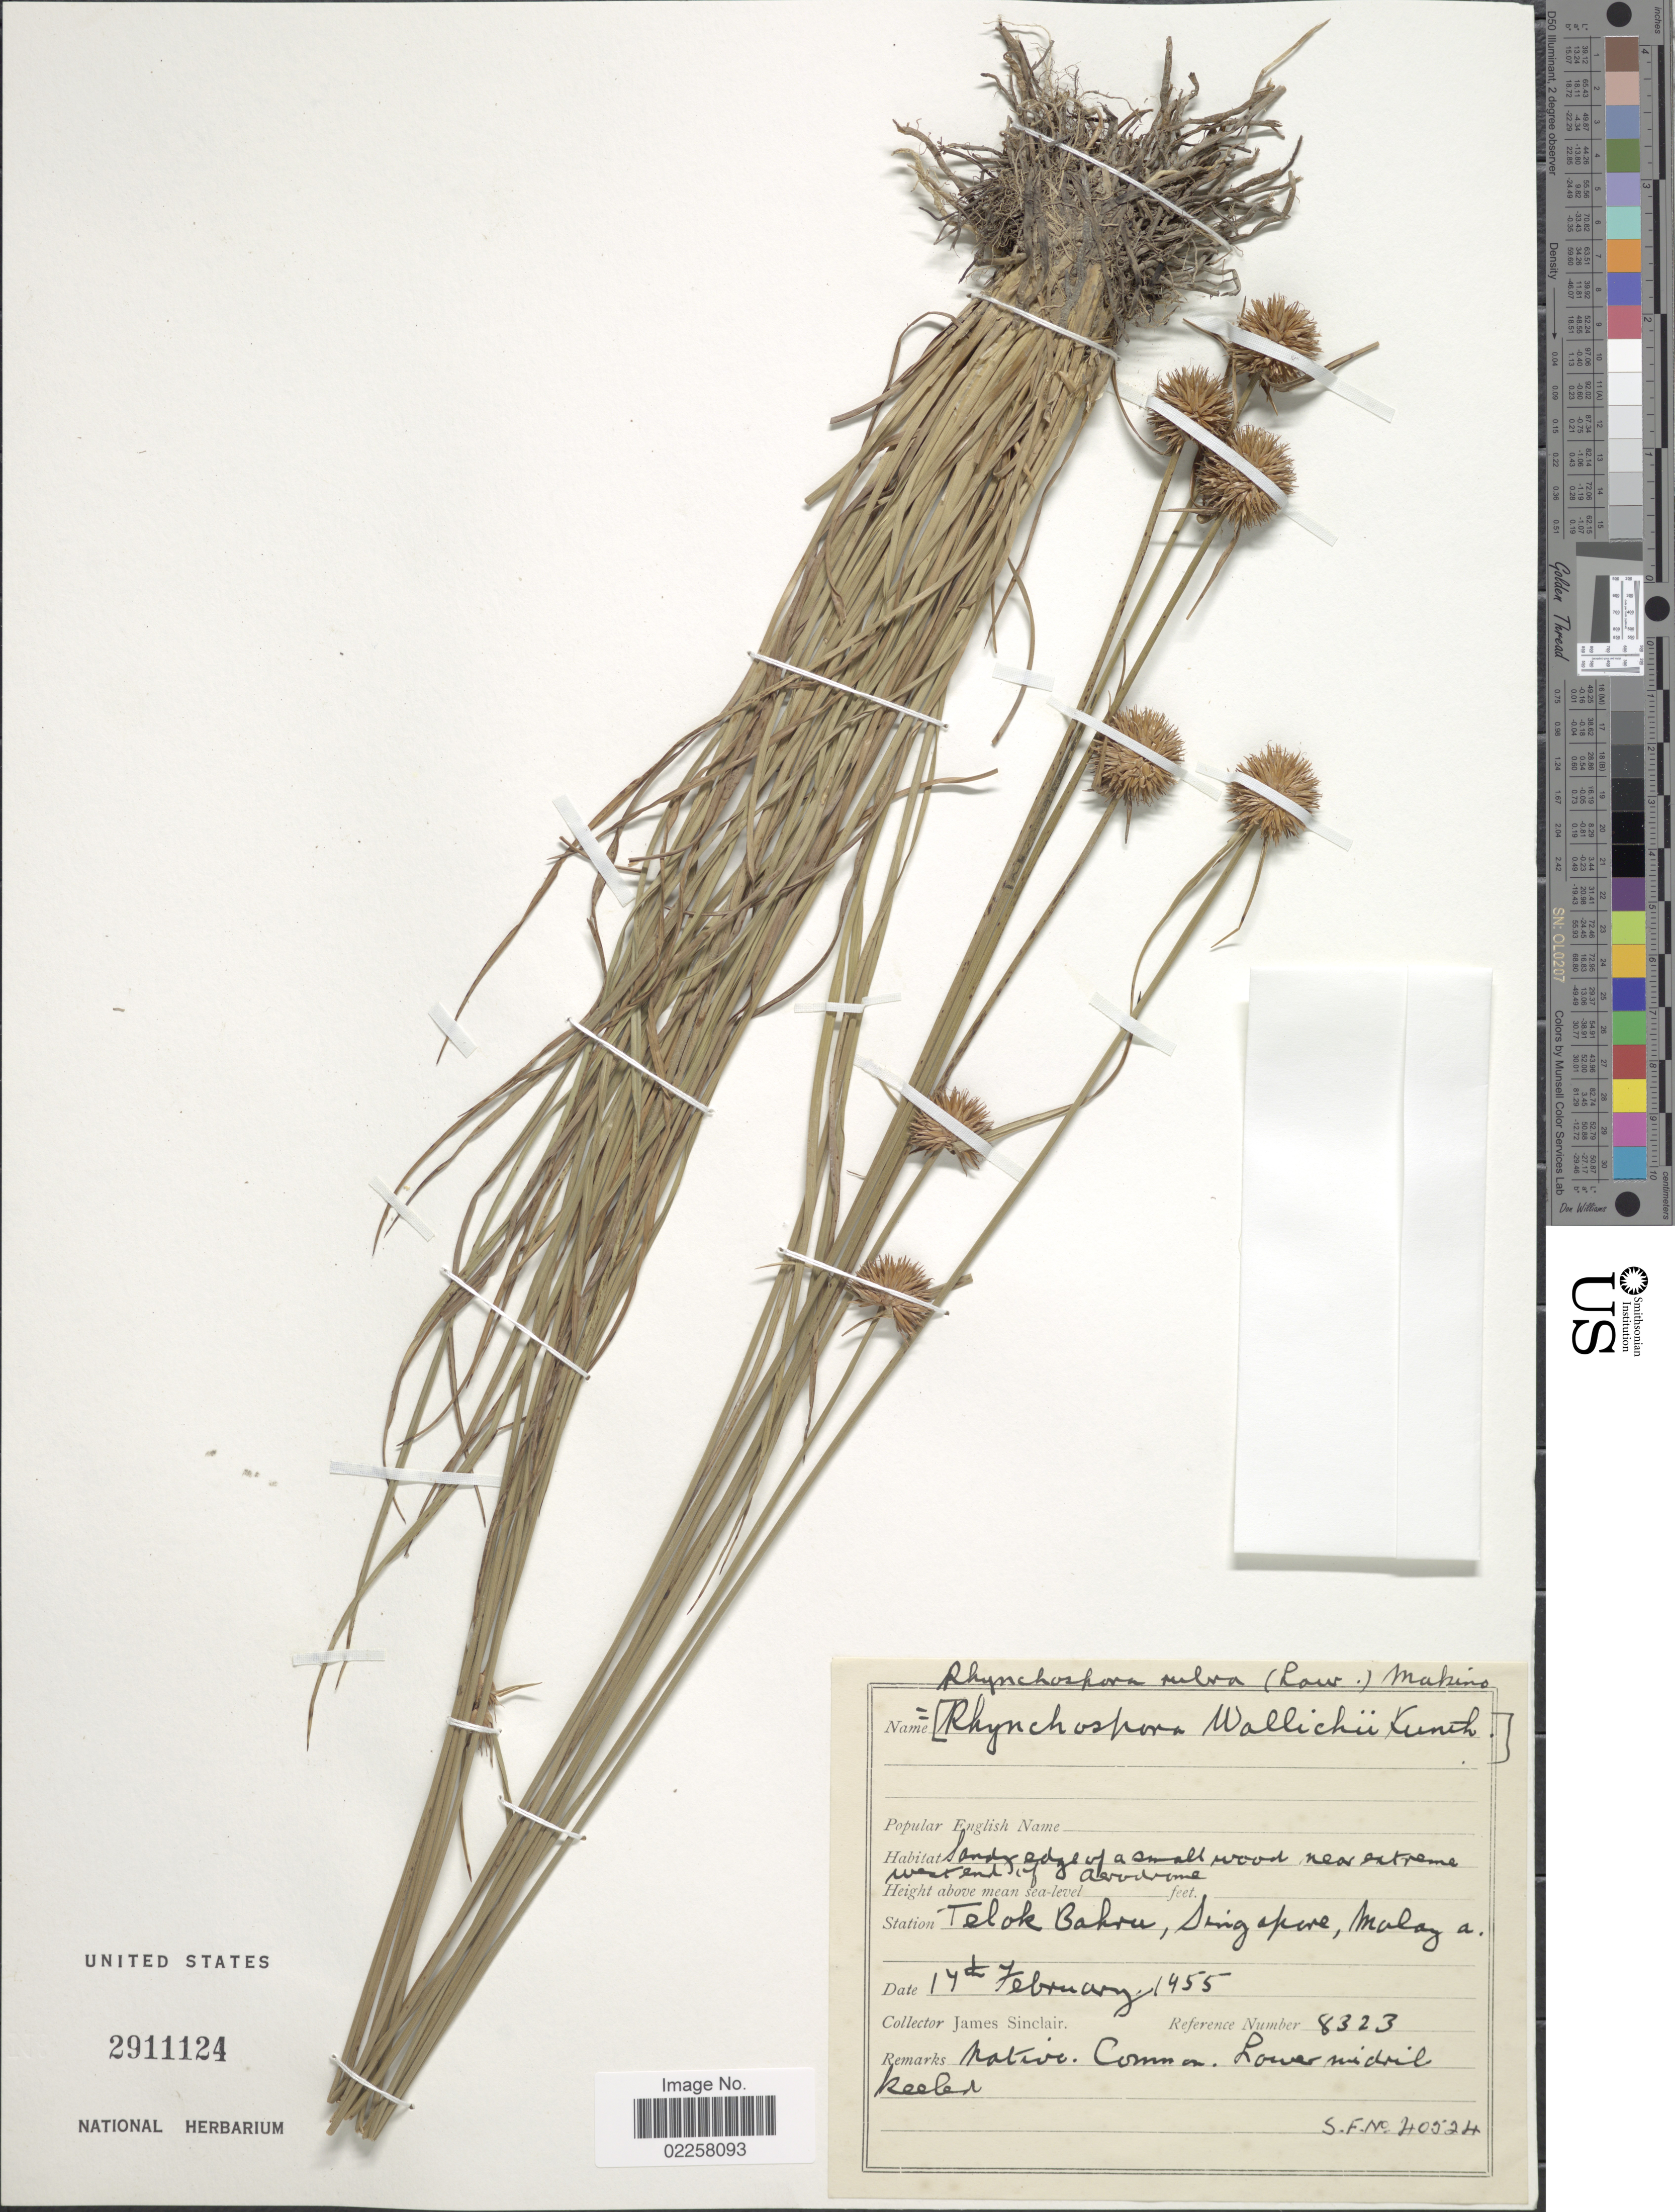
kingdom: Plantae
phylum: Tracheophyta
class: Liliopsida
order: Poales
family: Cyperaceae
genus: Rhynchospora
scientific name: Rhynchospora rubra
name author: (Lour.) Makino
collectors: J. Sinclair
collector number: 8323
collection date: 1955-02-17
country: Singapore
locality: Telok Bakru, Singapore, Malaya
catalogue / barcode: US 2911124